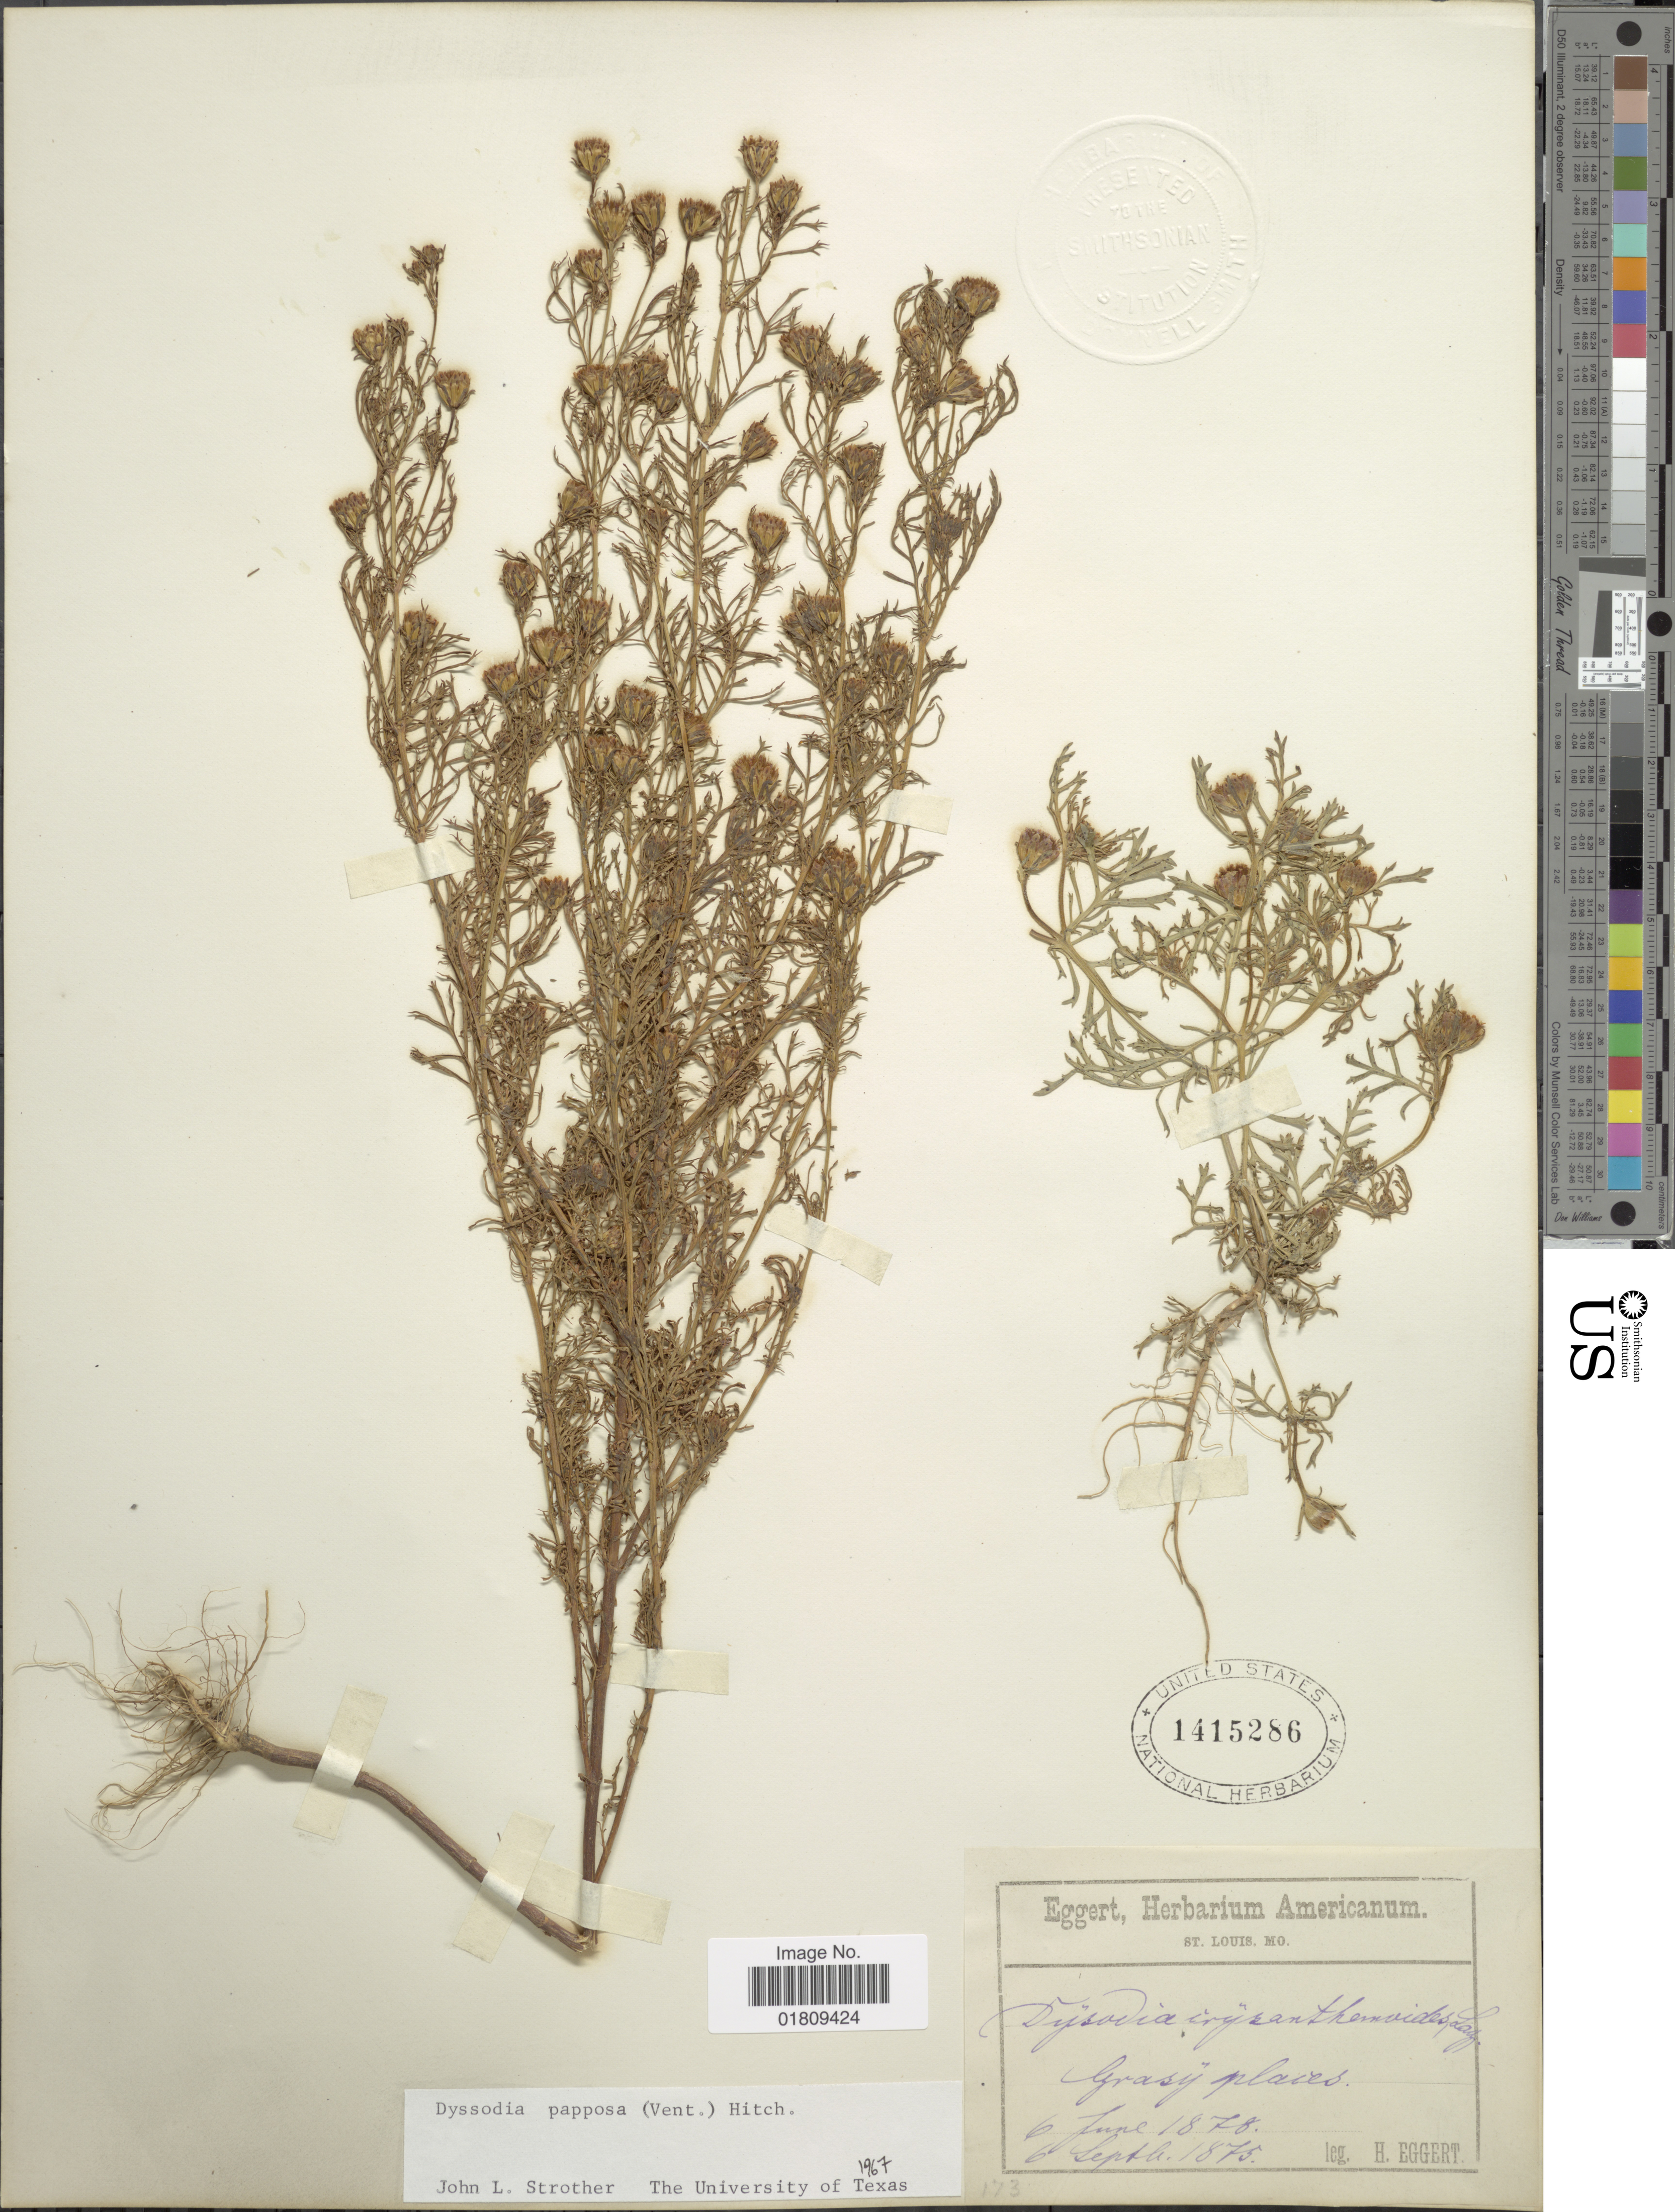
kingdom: Plantae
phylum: Tracheophyta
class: Magnoliopsida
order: Asterales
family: Asteraceae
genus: Dyssodia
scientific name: Dyssodia papposa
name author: (Vent.) Hitchc.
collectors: H. Eggert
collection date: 1875-09-06/1878-06-06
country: United States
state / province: Missouri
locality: St. Louis, grasy places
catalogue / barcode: US 1415286